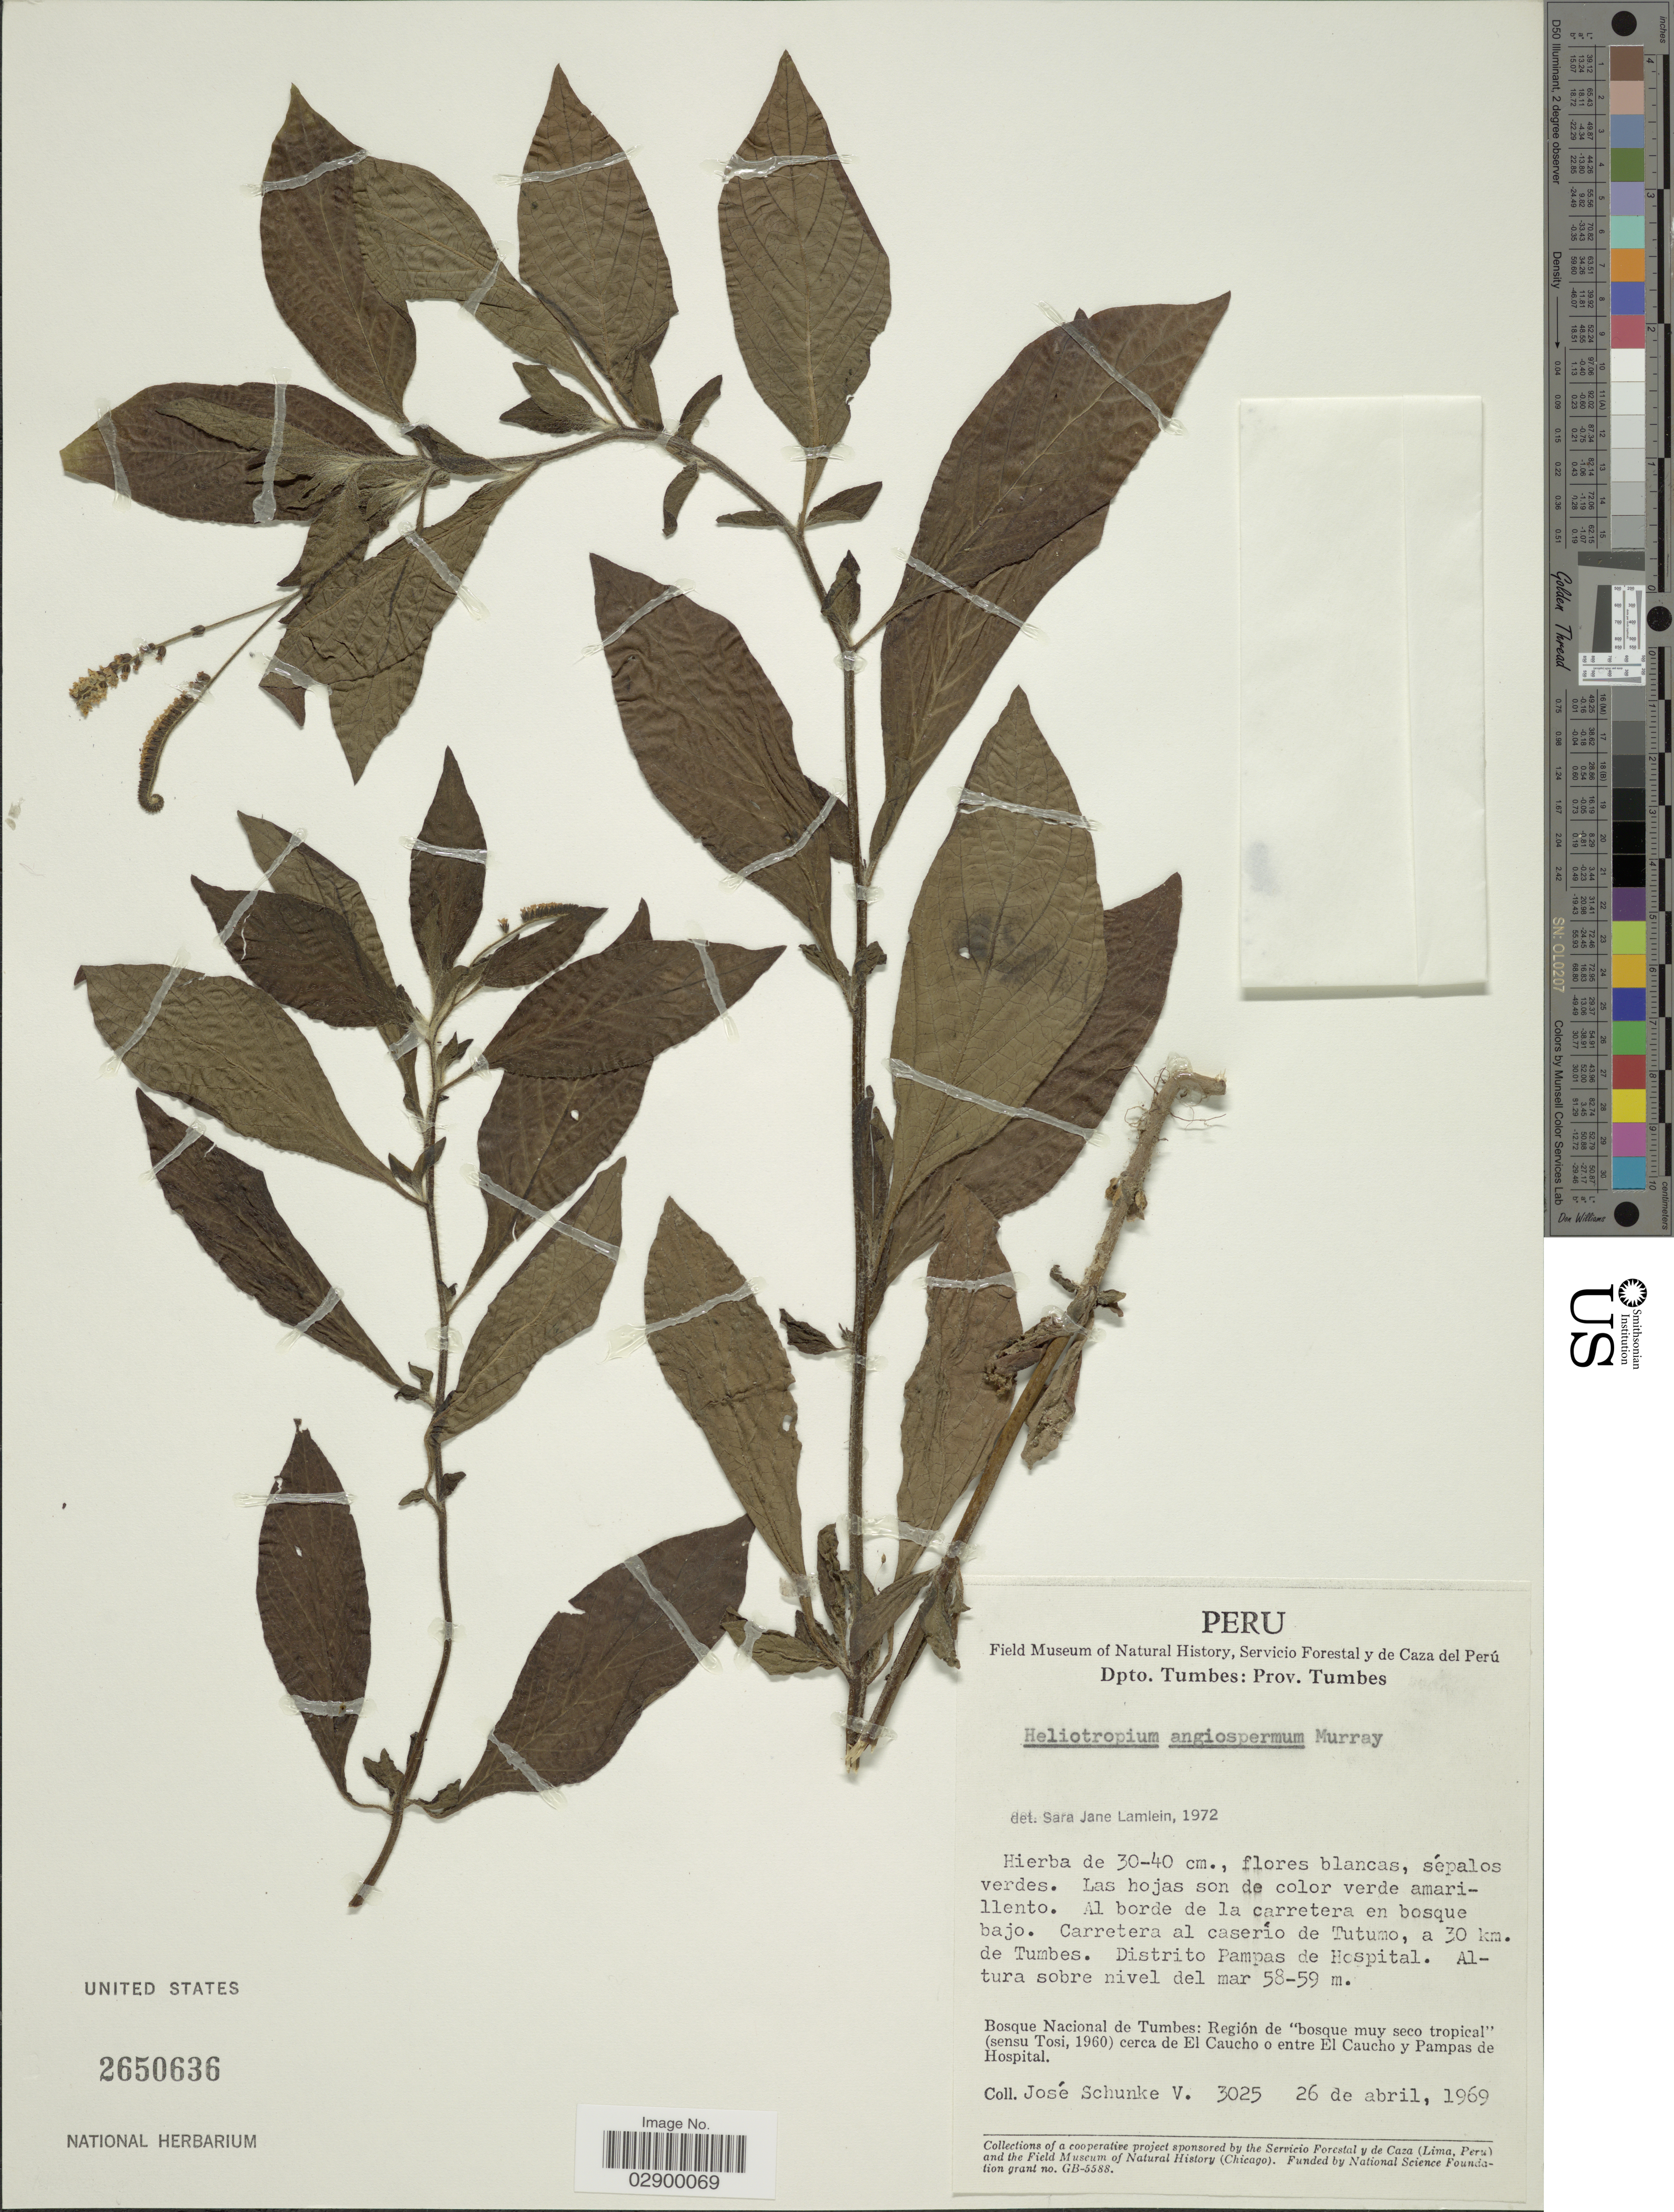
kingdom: Plantae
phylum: Tracheophyta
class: Magnoliopsida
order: Boraginales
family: Heliotropiaceae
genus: Heliotropium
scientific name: Heliotropium angiospermum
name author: Murray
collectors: J. Schunke Vigo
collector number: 3025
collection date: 1969-04-26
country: Peru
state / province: Tumbes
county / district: Tumbes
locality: Dpto. Tumbes: Prov. Tumbes. Carretera al caserío de Tutumo, a 30 km. de Tumbes. Distrito Pampas de Hospital. Bosque Nacional de Tumbes: Región de "bosque muy seco tropical" cerca de El Caucho o entre El Caucho y Pampas de Hospital.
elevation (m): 58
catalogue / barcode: US 2650636